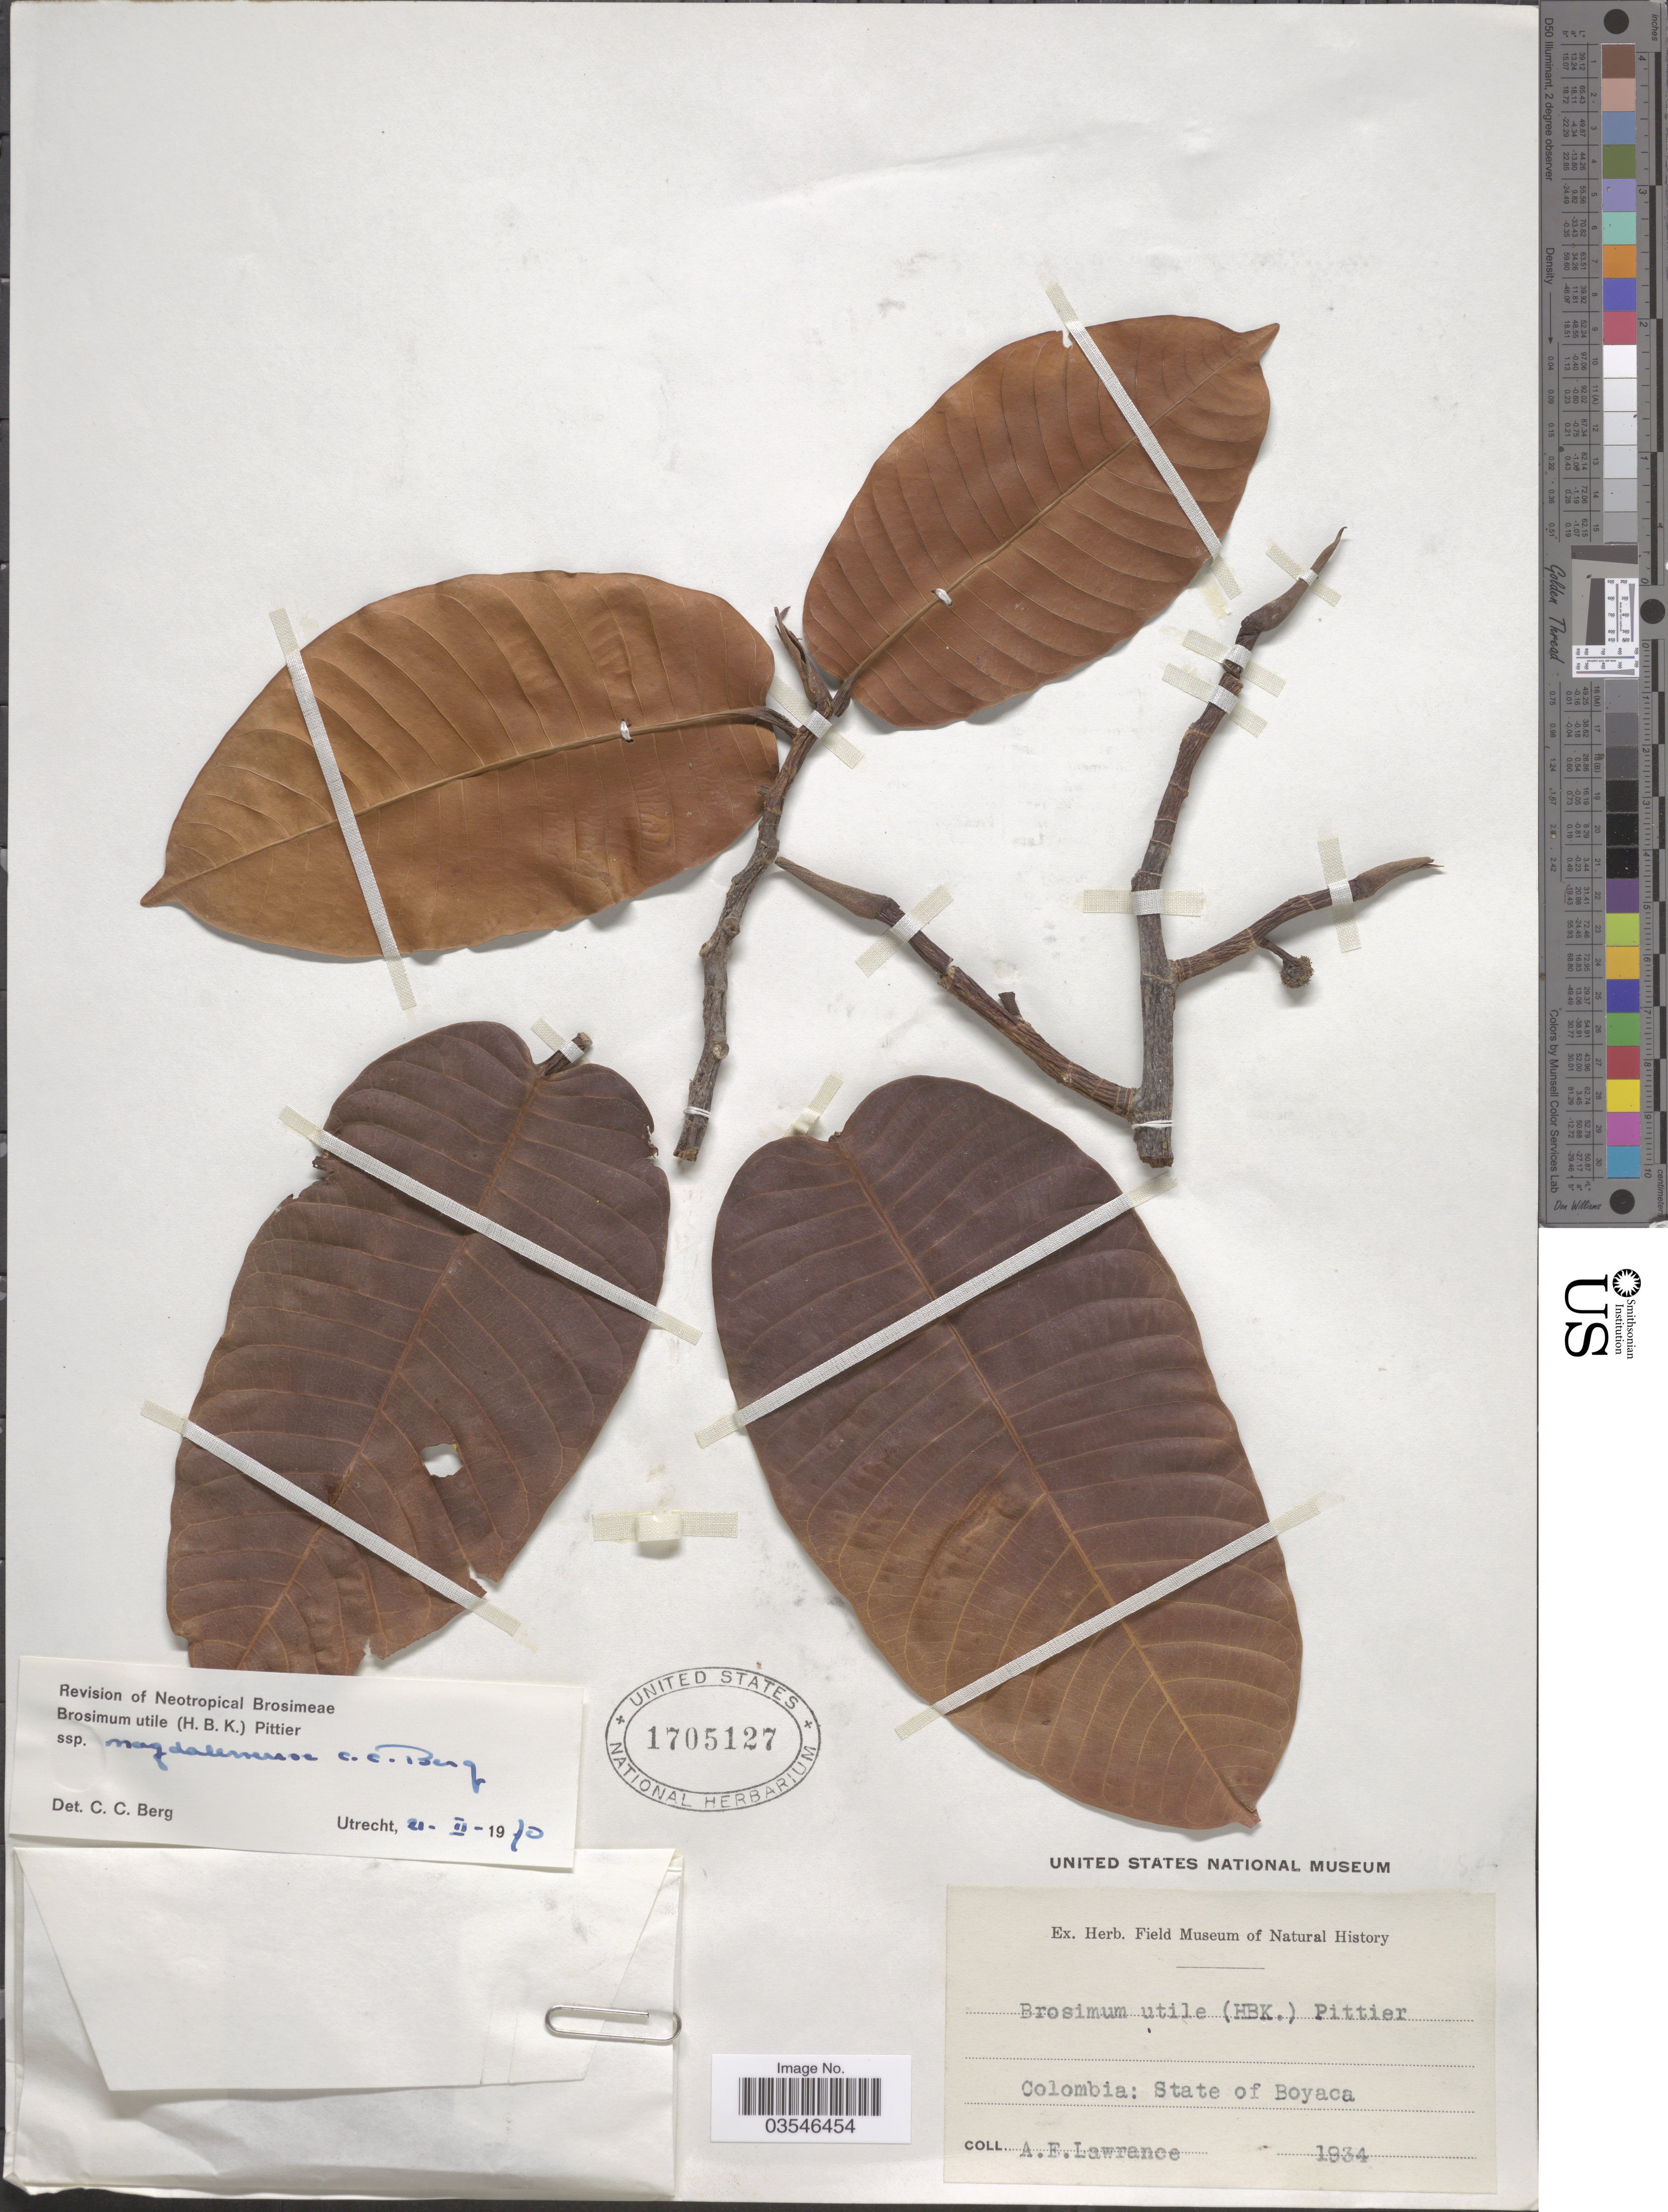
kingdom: Plantae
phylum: Tracheophyta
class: Magnoliopsida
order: Rosales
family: Moraceae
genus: Brosimum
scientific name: Brosimum utile subsp. magdalenense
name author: C.C. Berg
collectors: A. Lawrence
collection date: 1934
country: Colombia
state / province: Boyacá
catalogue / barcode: US 1705127